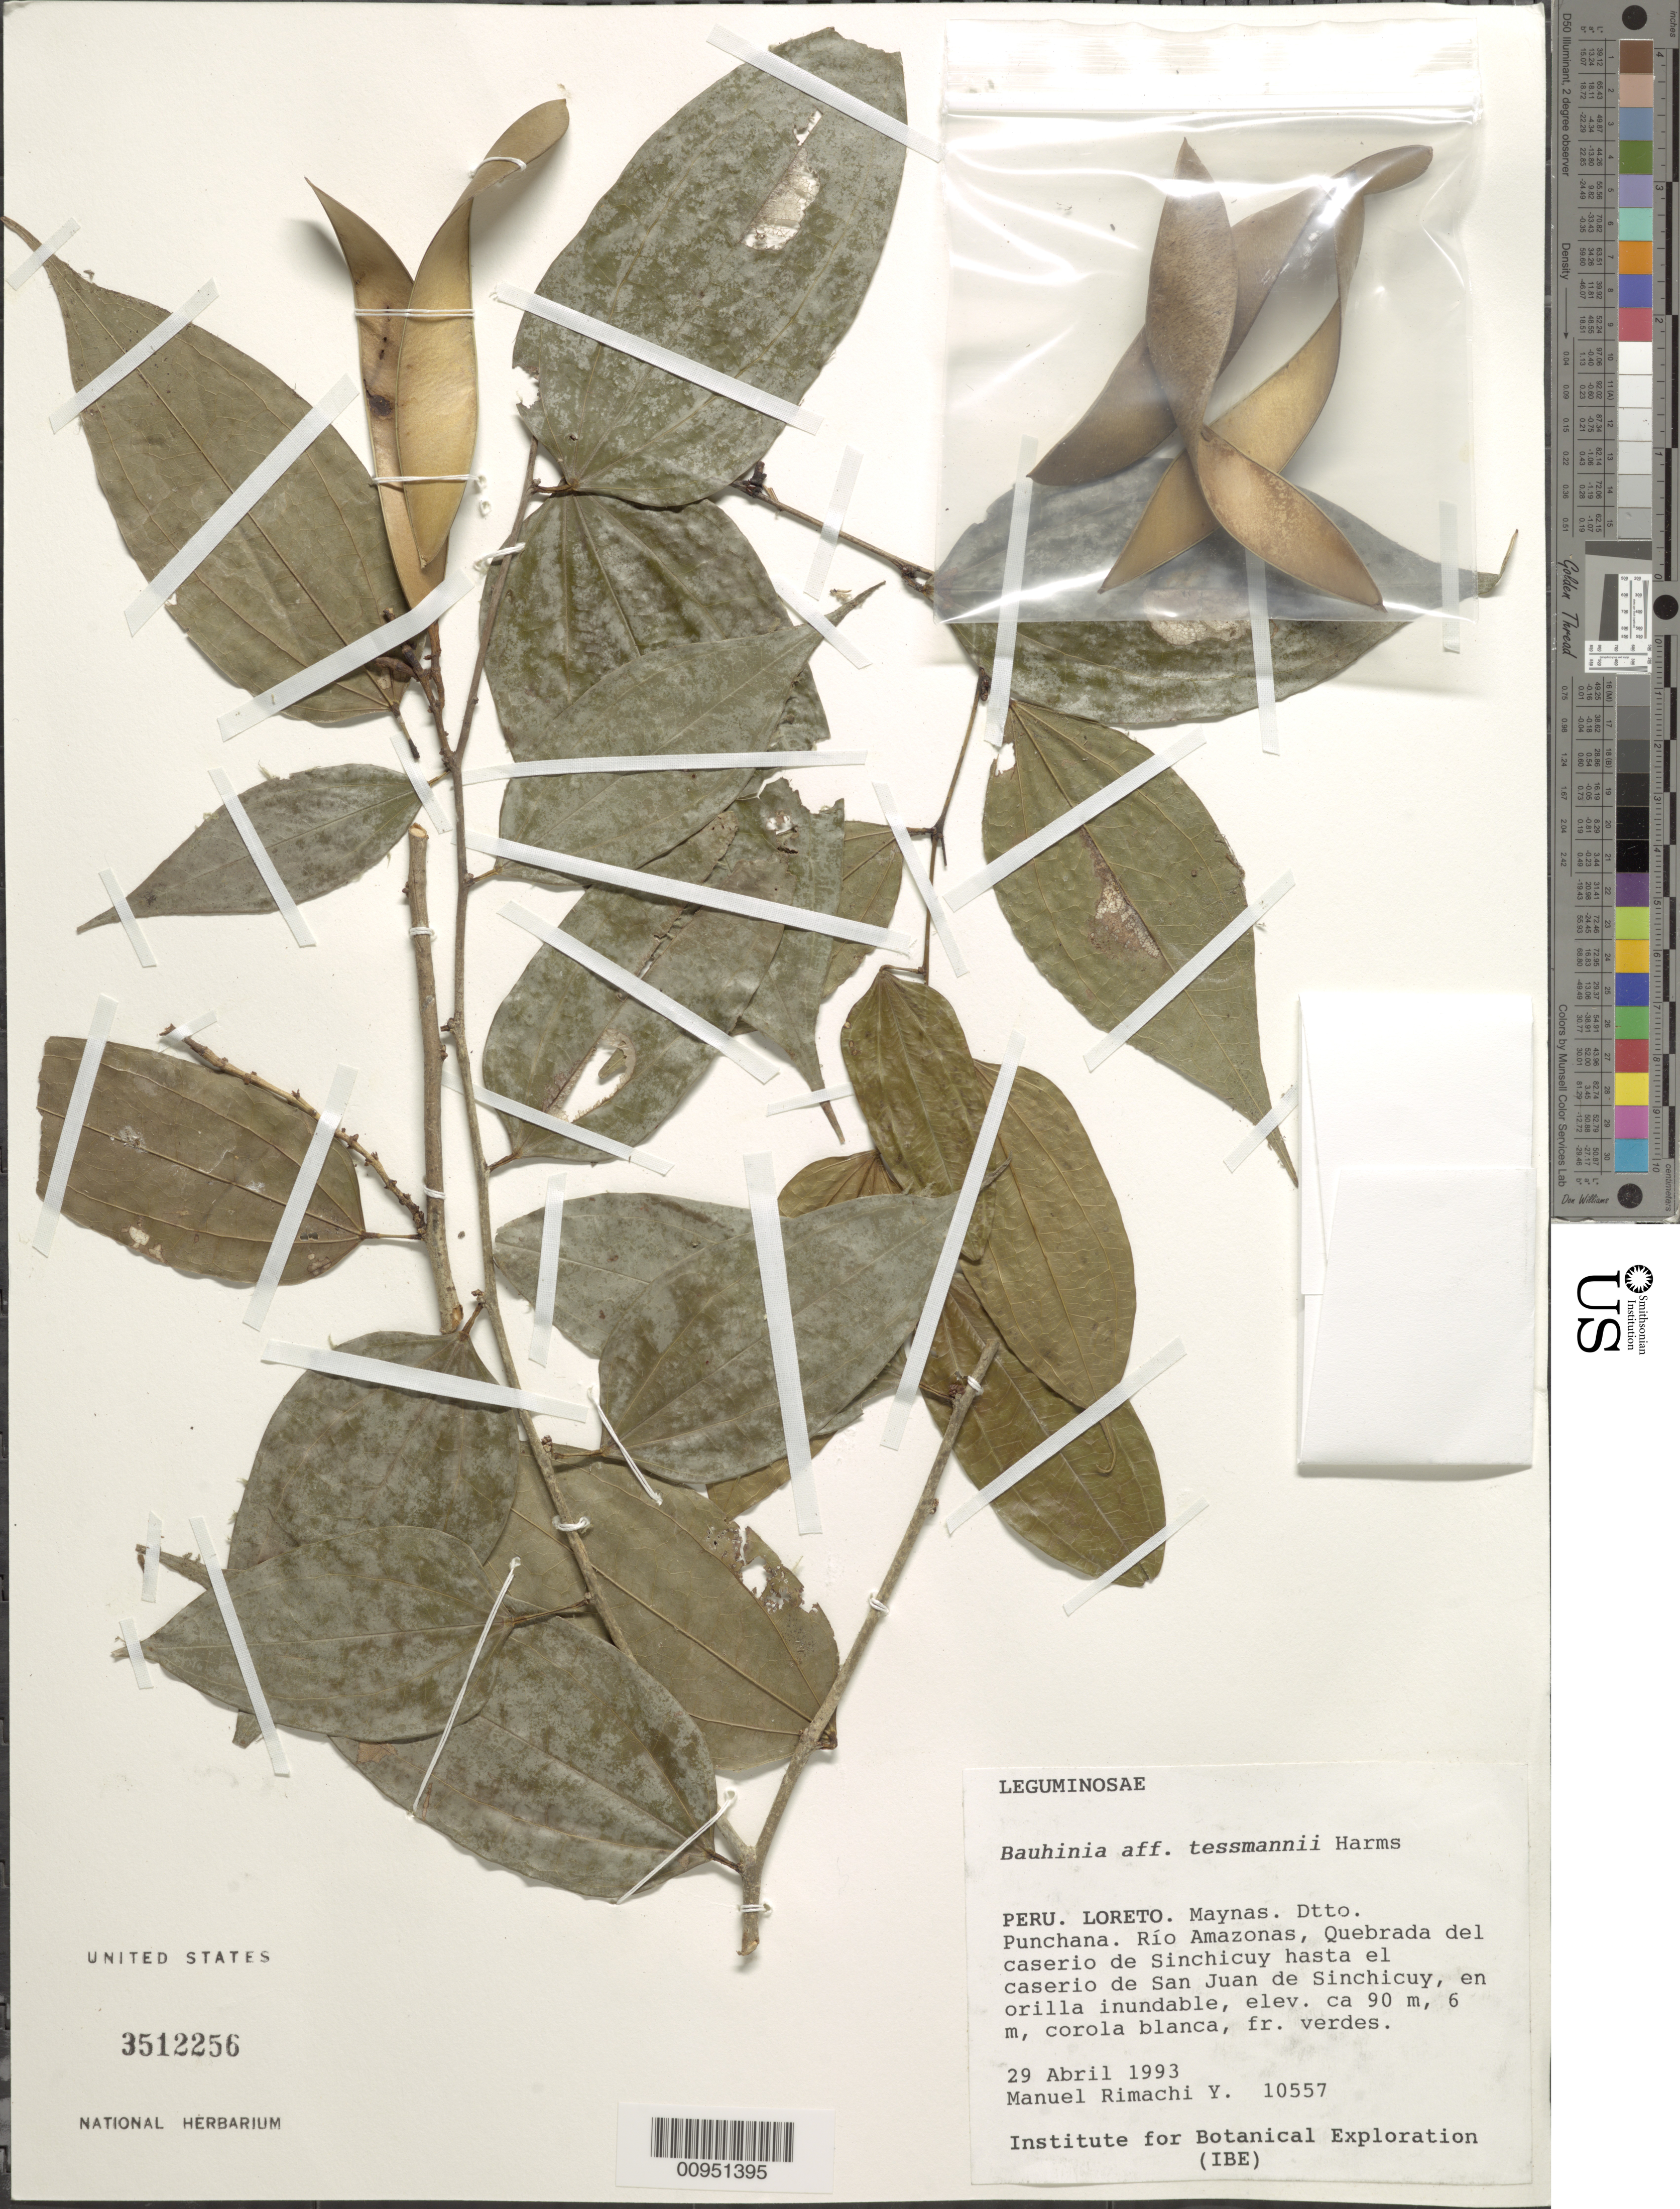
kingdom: Plantae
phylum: Tracheophyta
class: Magnoliopsida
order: Fabales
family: Fabaceae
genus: Bauhinia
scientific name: Bauhinia tomentosa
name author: L.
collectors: M. Rimachi Y.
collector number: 10557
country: Peru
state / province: Loreto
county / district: Maynas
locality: Punchana, Rio Amazonas, Quebrada del caserio de Sinchicuy, San Juan de Sinchicuy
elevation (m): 90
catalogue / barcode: US 3512256